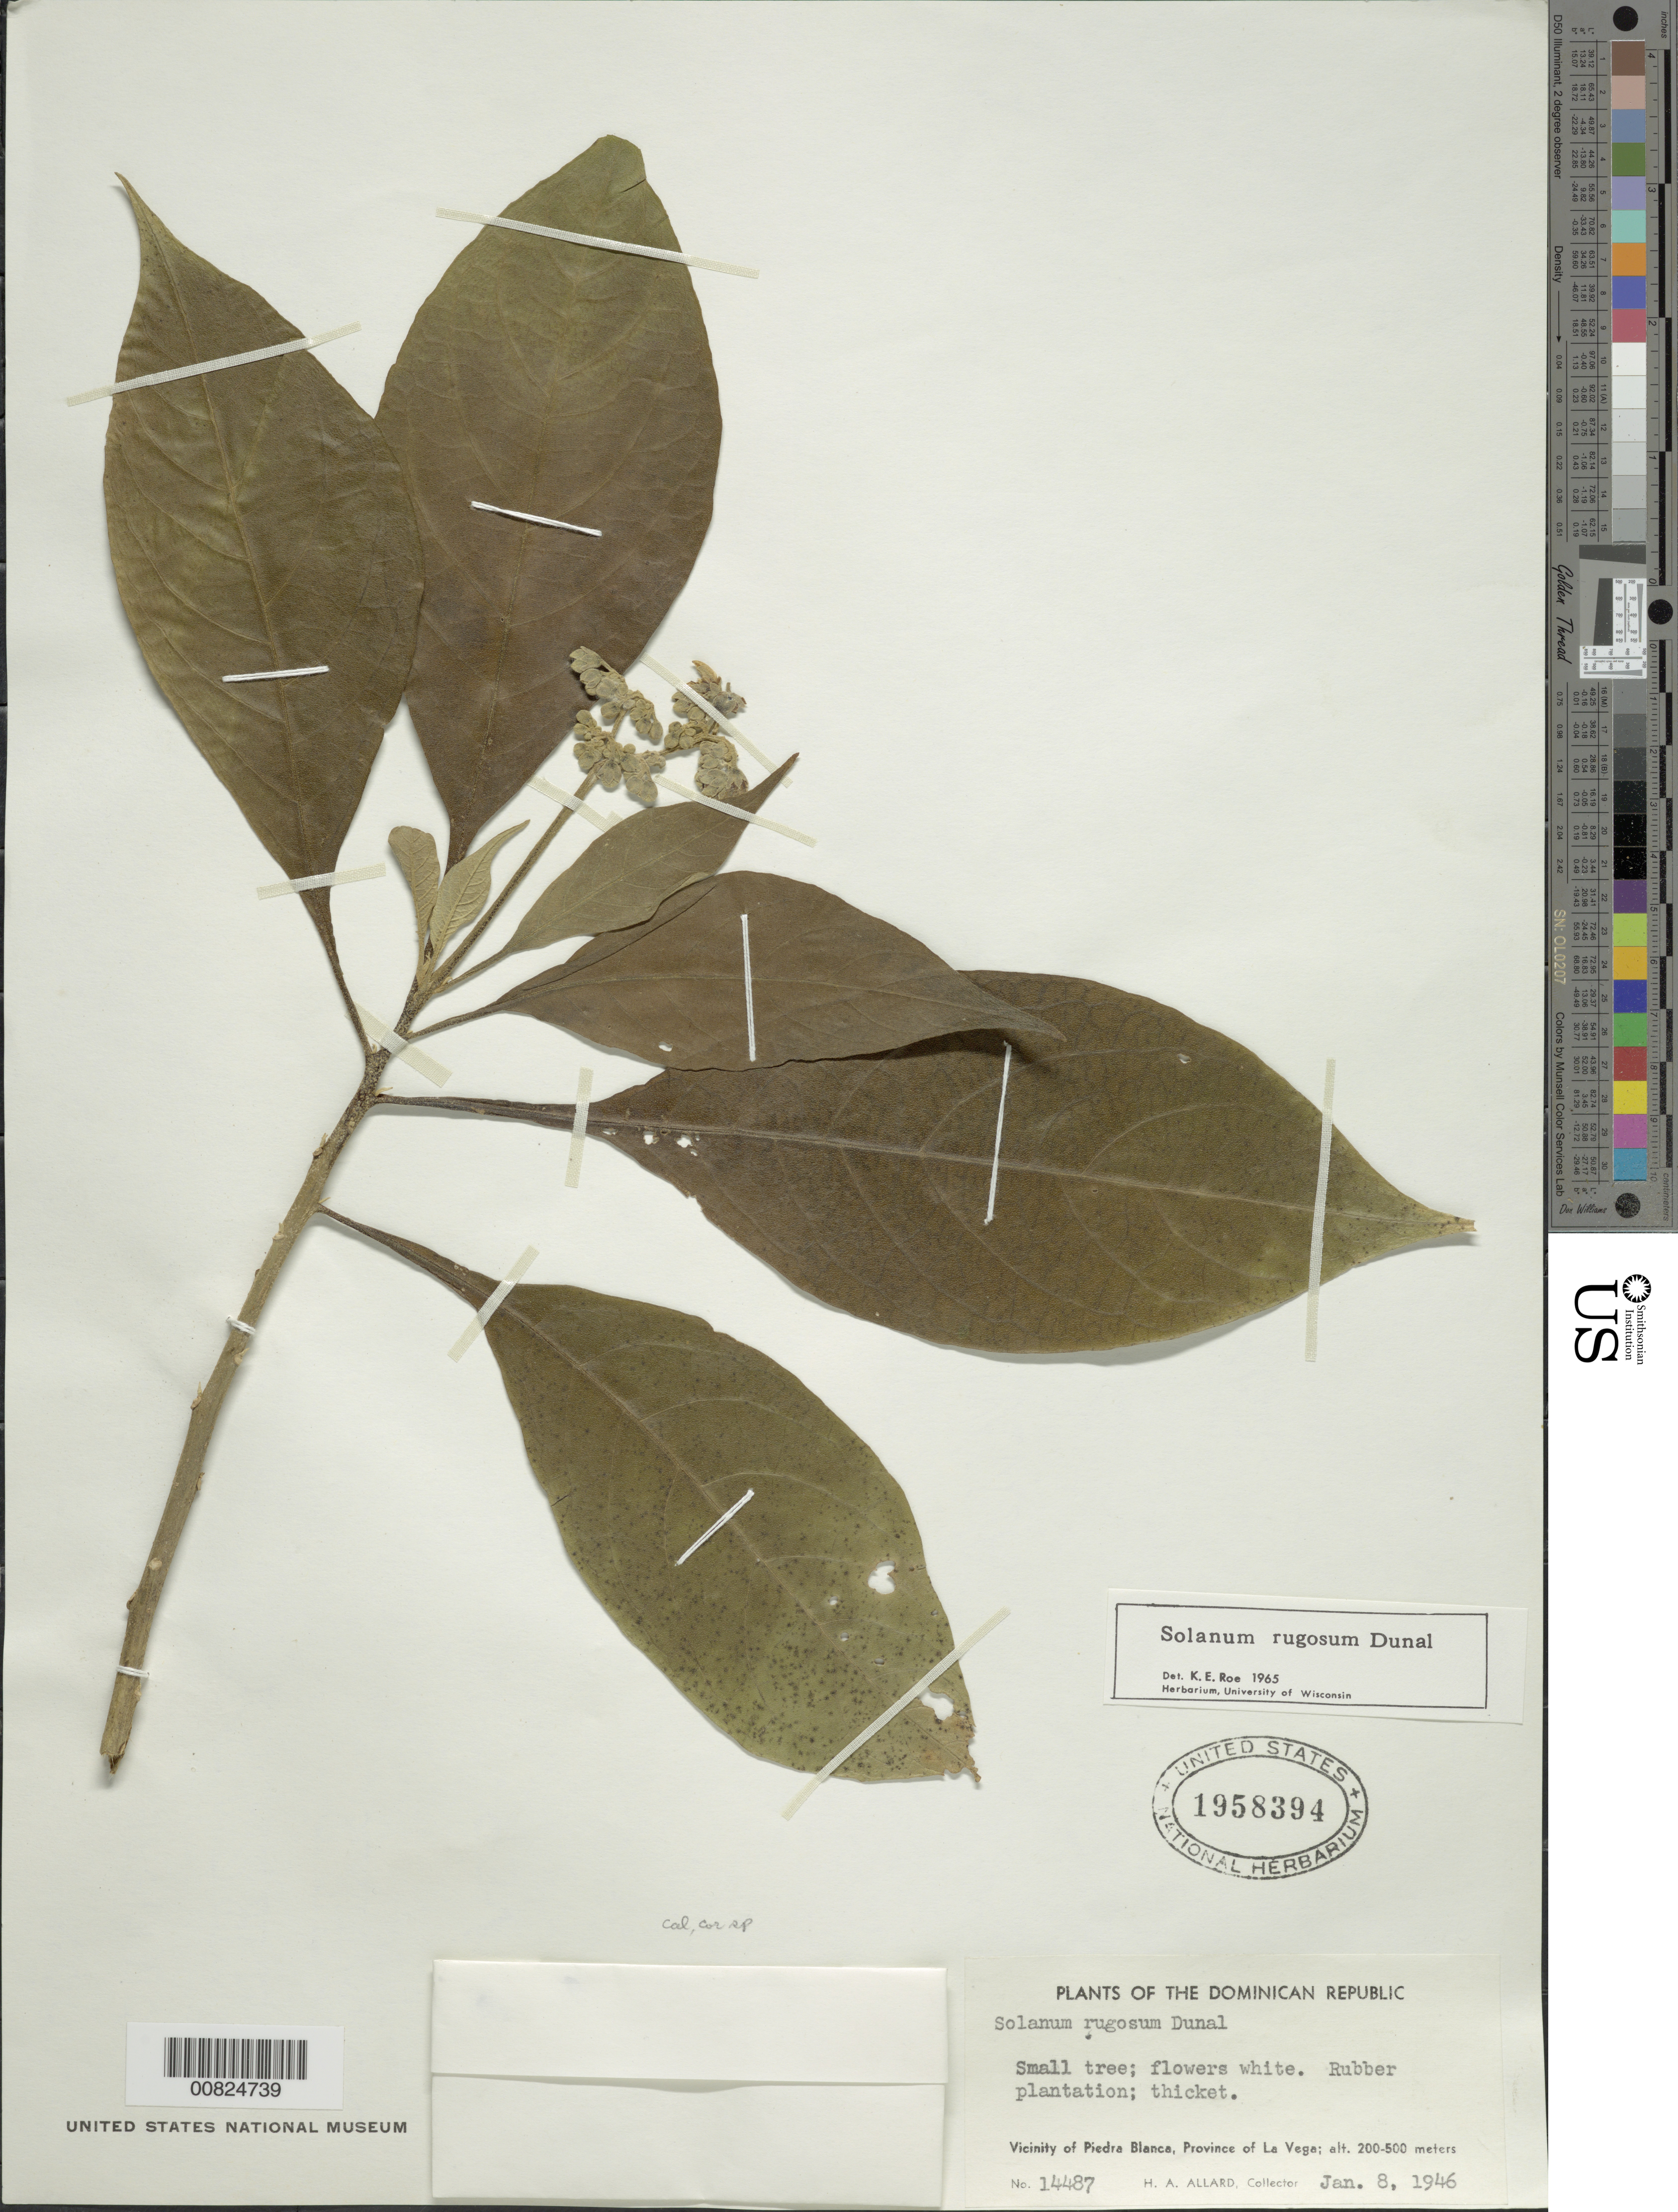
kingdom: Plantae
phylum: Tracheophyta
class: Magnoliopsida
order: Solanales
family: Solanaceae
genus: Solanum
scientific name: Solanum rugosum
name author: Dunal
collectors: H. A. Allard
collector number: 14487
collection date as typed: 08 Jan 1946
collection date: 1946-01-08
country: Dominican Republic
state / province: La Vega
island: Hispaniola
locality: Vicinity of Piedra Blanca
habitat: Thicket in rubber plantation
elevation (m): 200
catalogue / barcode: US 1958394